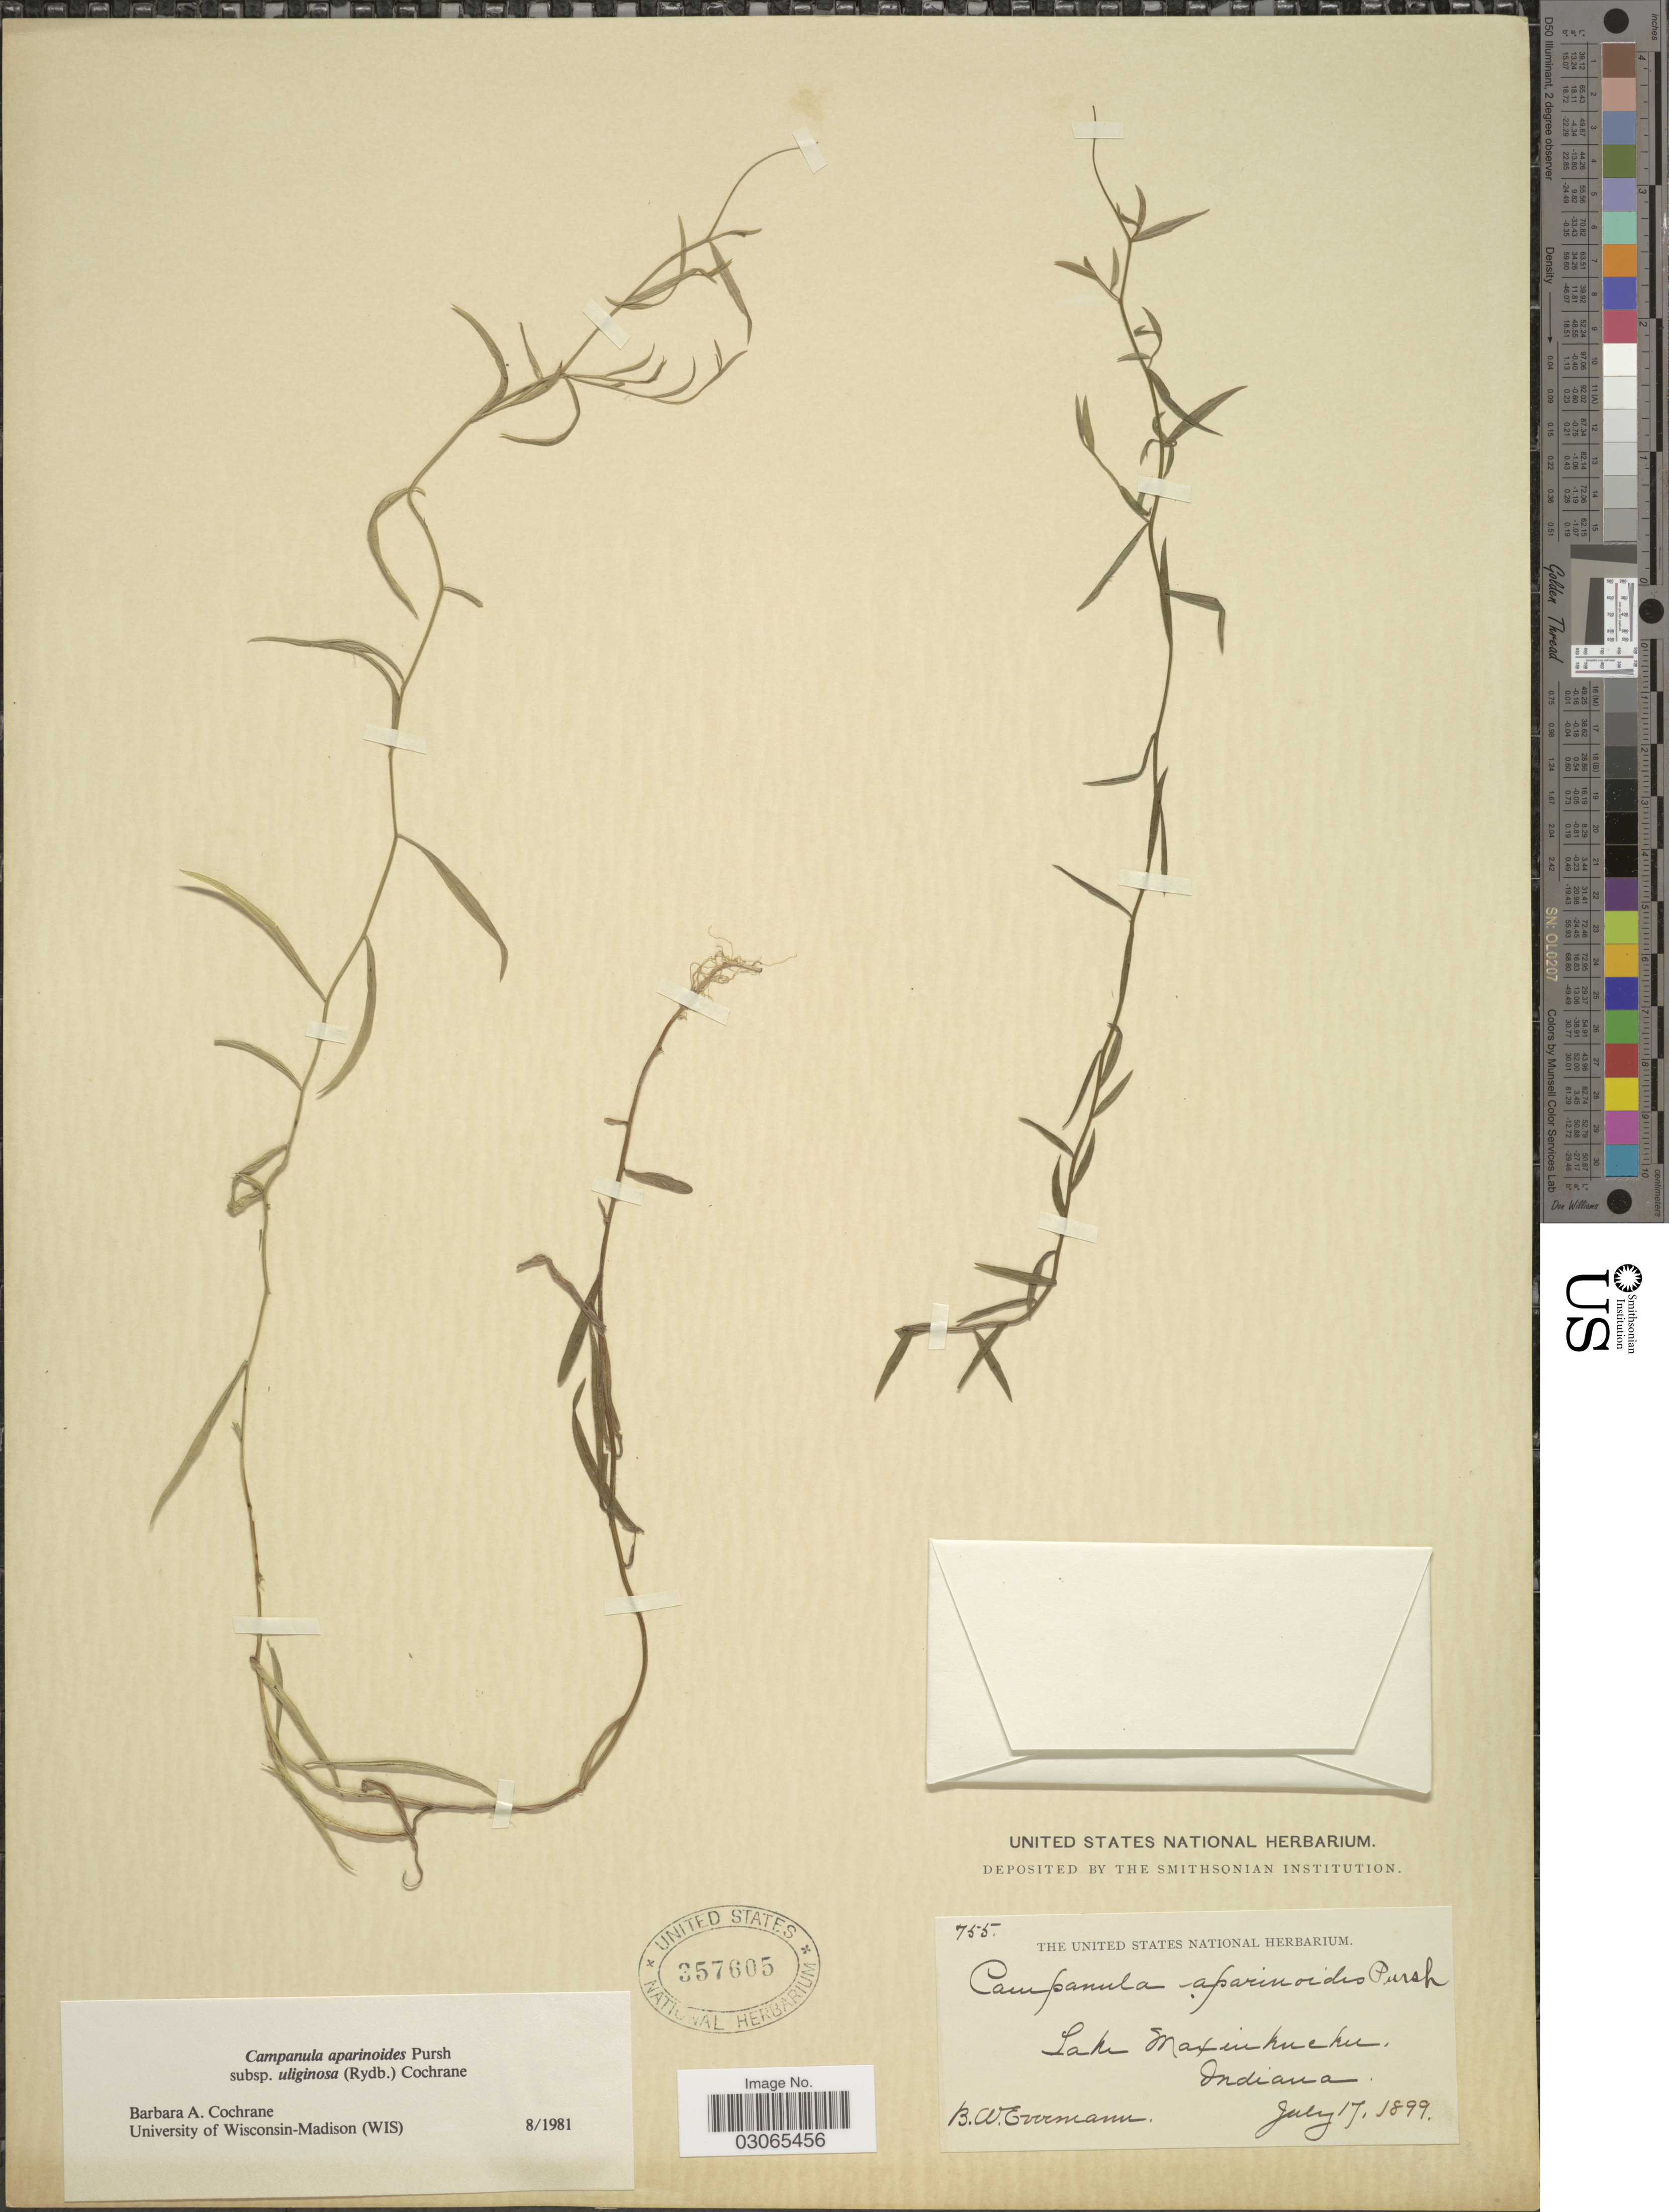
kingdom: Plantae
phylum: Tracheophyta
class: Magnoliopsida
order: Asterales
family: Campanulaceae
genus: Campanula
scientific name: Campanula aparinoides var. uliginosa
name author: (Rydb.) Gleason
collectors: B. W. Evermann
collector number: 755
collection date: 1899-07-17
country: United States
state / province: Indiana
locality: Lake Maxinkuckee.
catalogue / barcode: US 357605